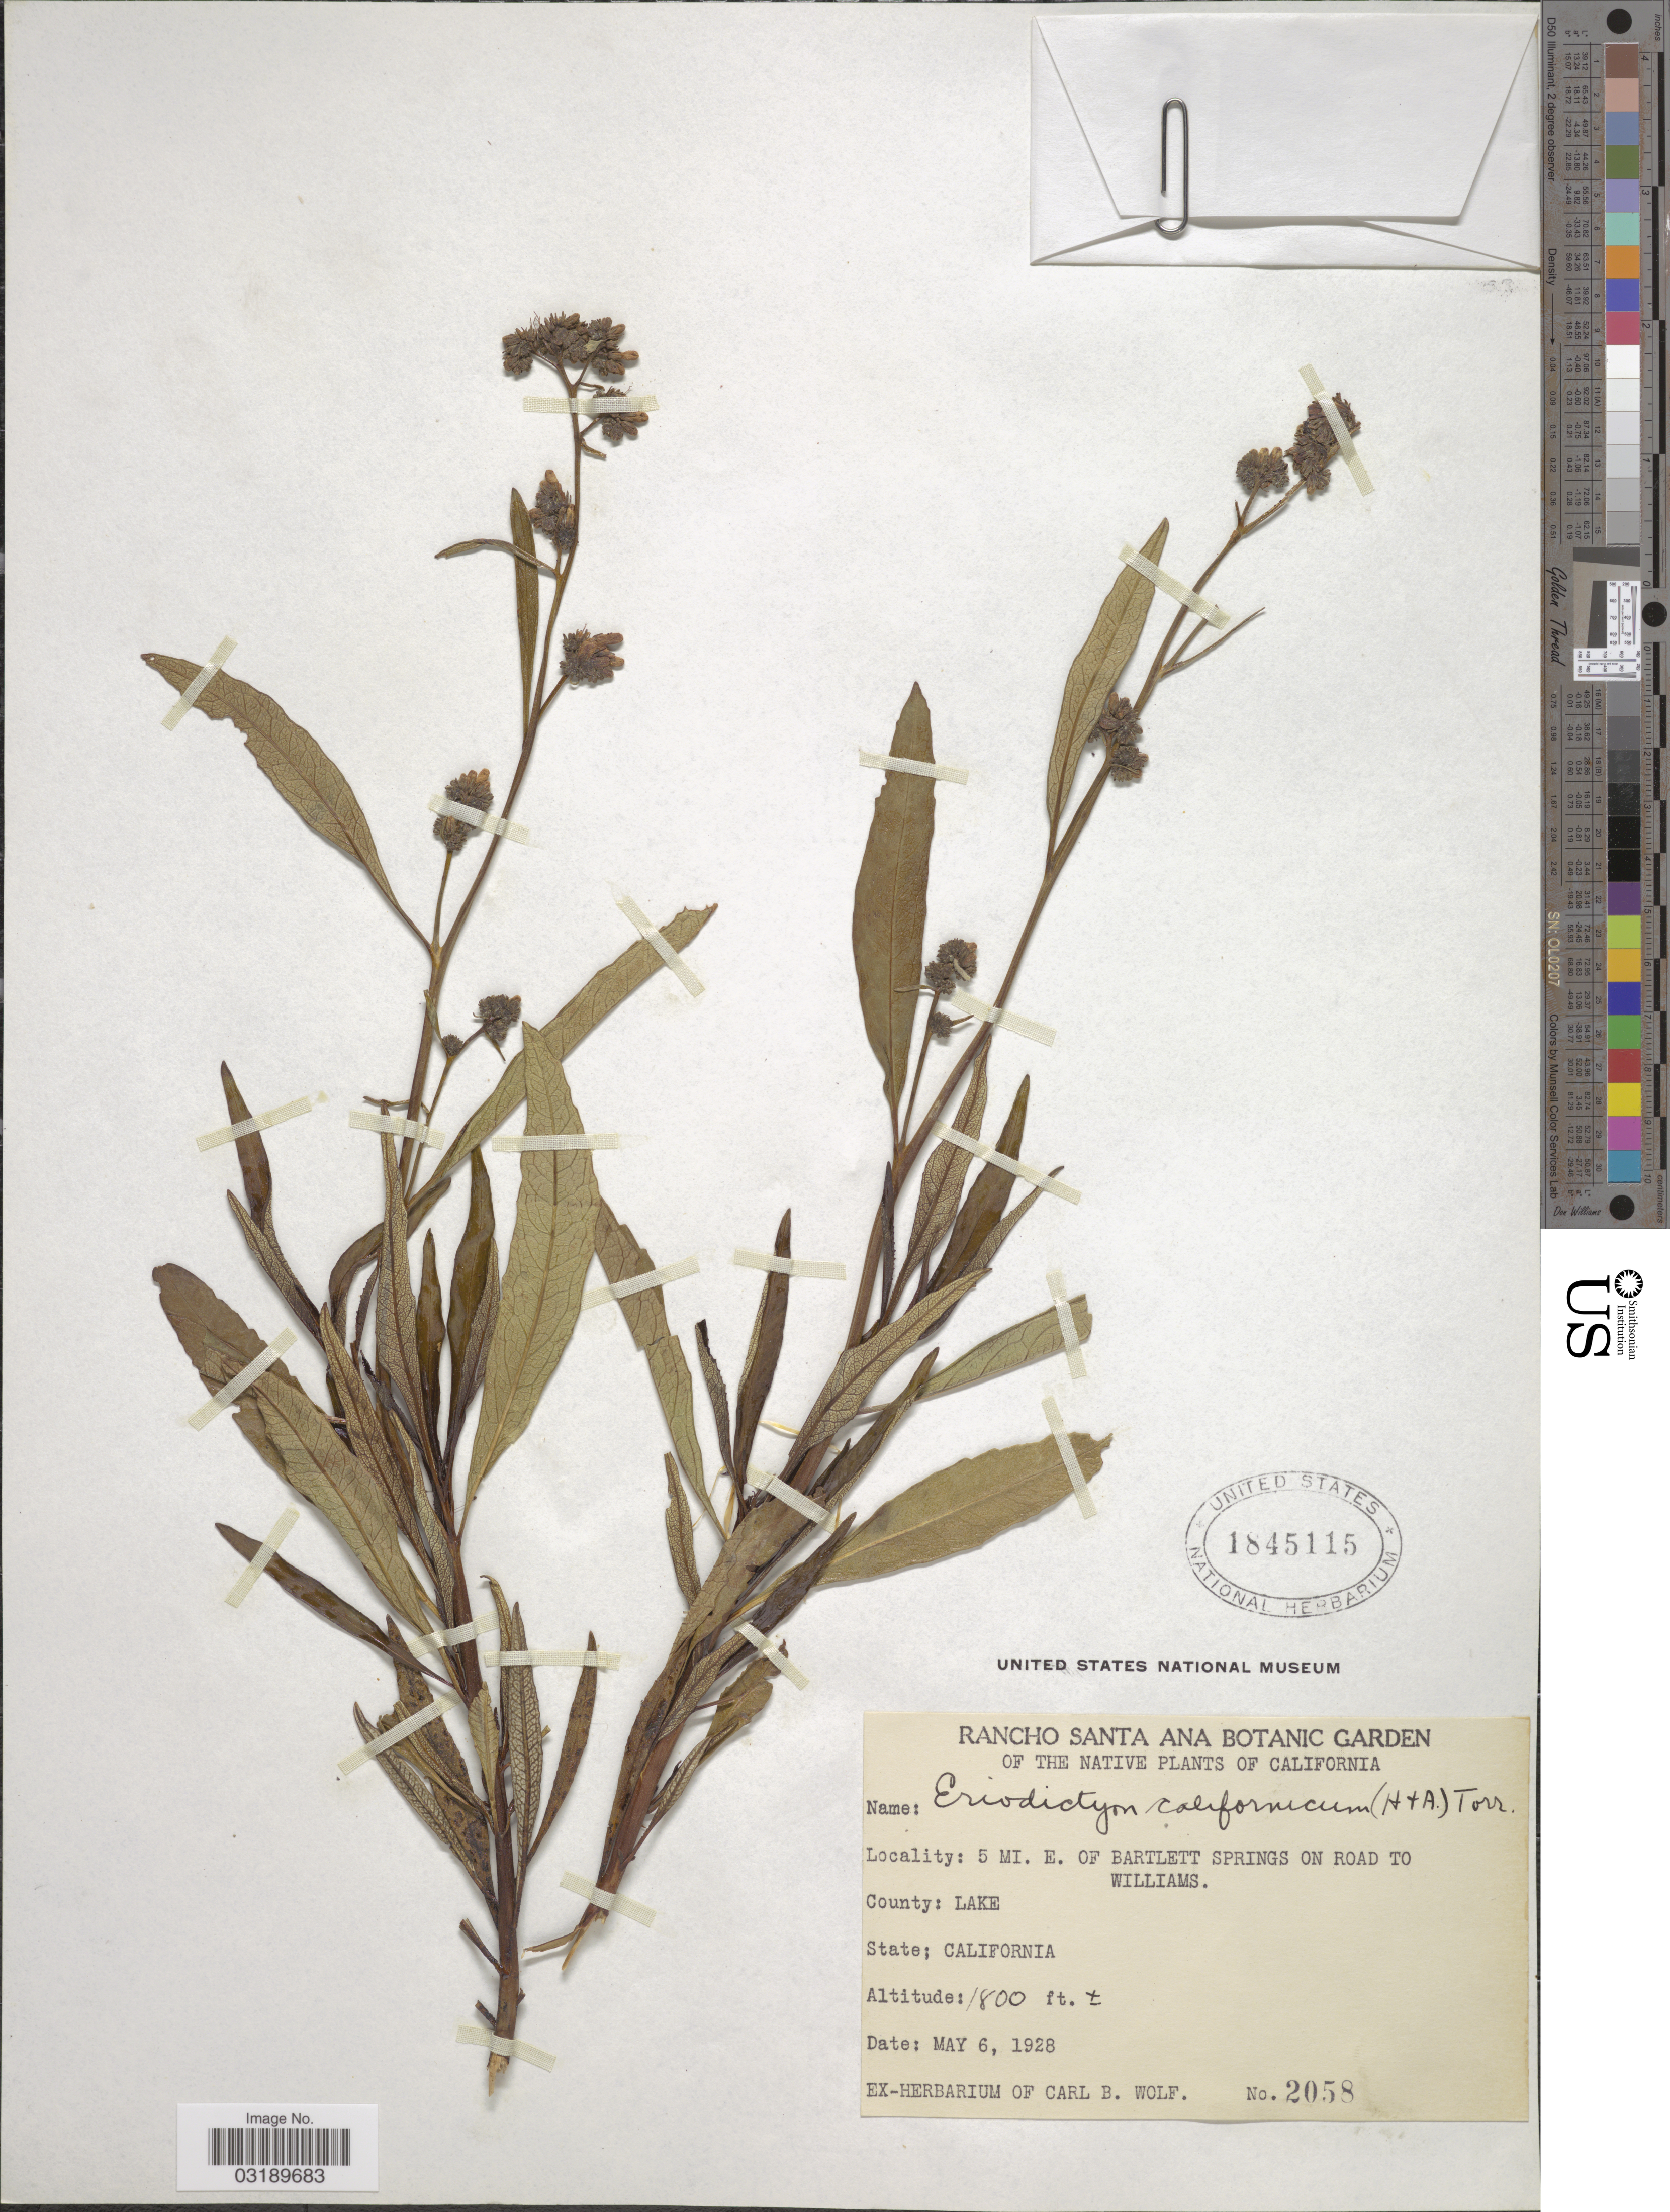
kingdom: Plantae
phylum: Tracheophyta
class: Magnoliopsida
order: Boraginales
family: Namaceae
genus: Eriodictyon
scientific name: Eriodictyon californicum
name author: (Hook. & Arn.) Torr.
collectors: ex herb. Carl B. Wolf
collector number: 2058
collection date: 1928-05-06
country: United States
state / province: California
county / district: Lake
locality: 5 mi. E. of Bartlett Springs on road to Williams. County: Lake.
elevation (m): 549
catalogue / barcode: US 1845115